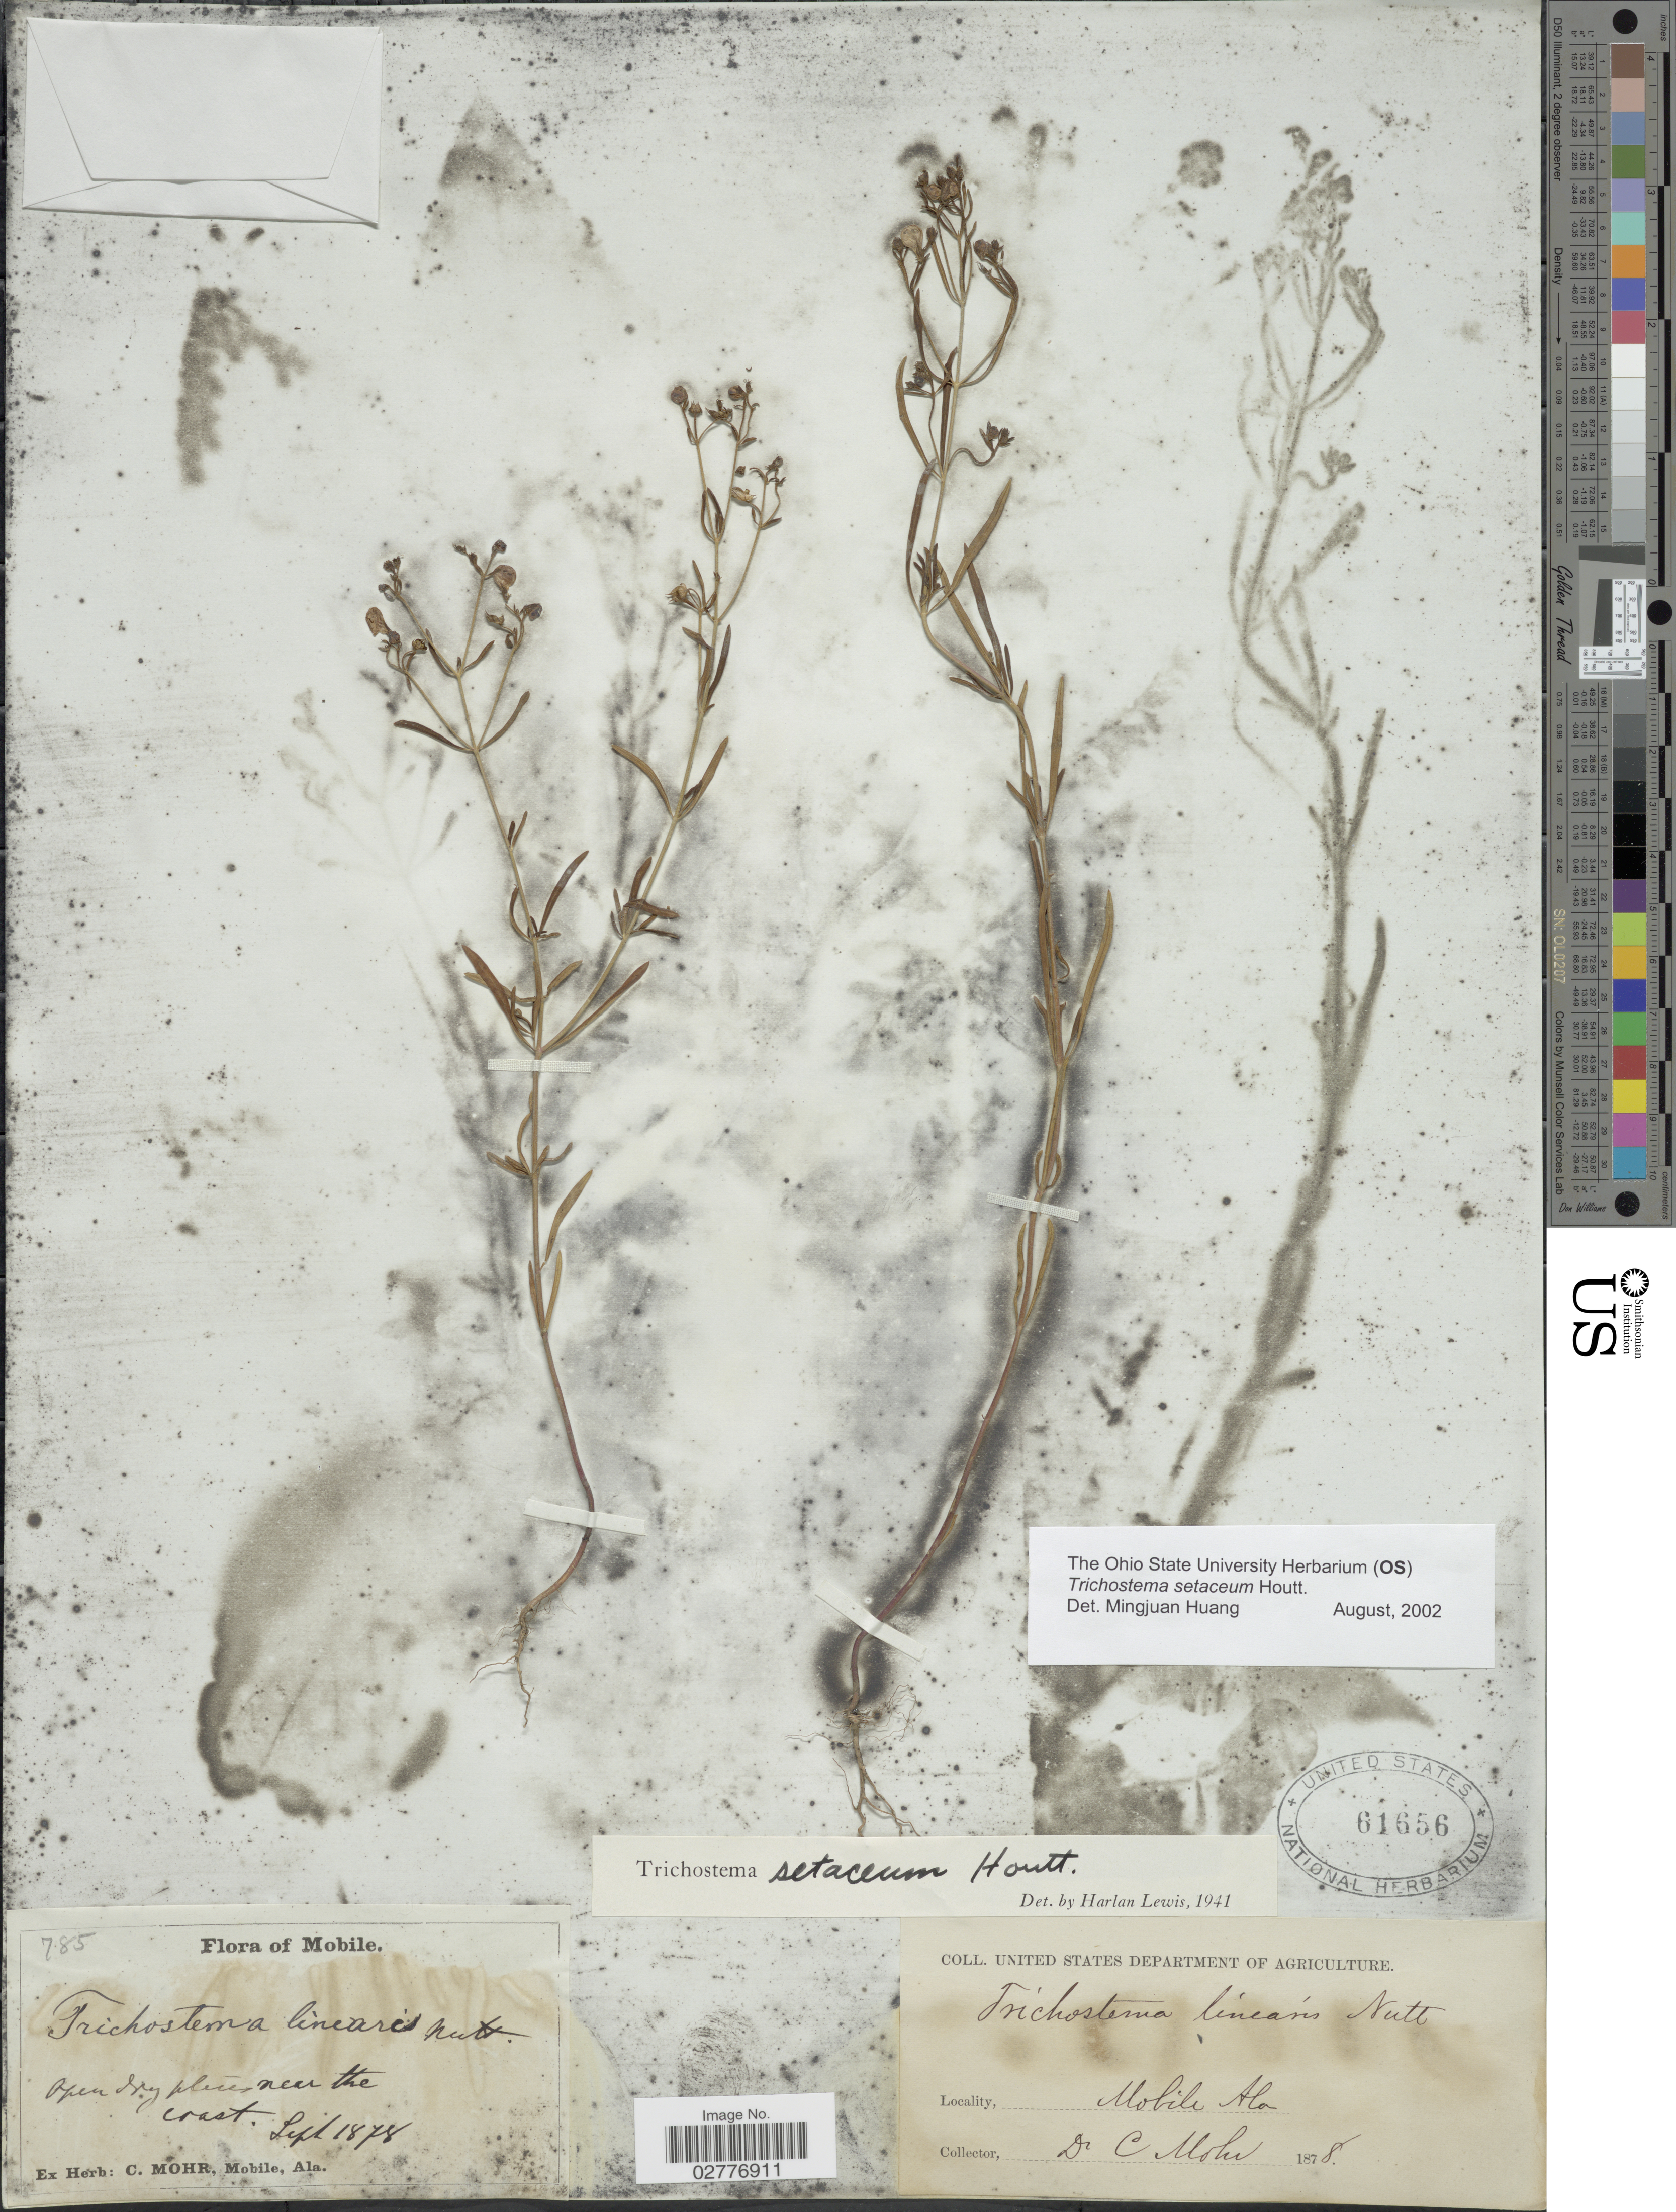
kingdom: Plantae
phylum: Tracheophyta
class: Magnoliopsida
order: Lamiales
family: Lamiaceae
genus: Trichostema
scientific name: Trichostema setaceum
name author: Houtt.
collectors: C. T. Mohr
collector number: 785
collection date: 1878-09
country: United States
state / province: Alabama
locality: Mobile. Ala.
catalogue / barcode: US 61656